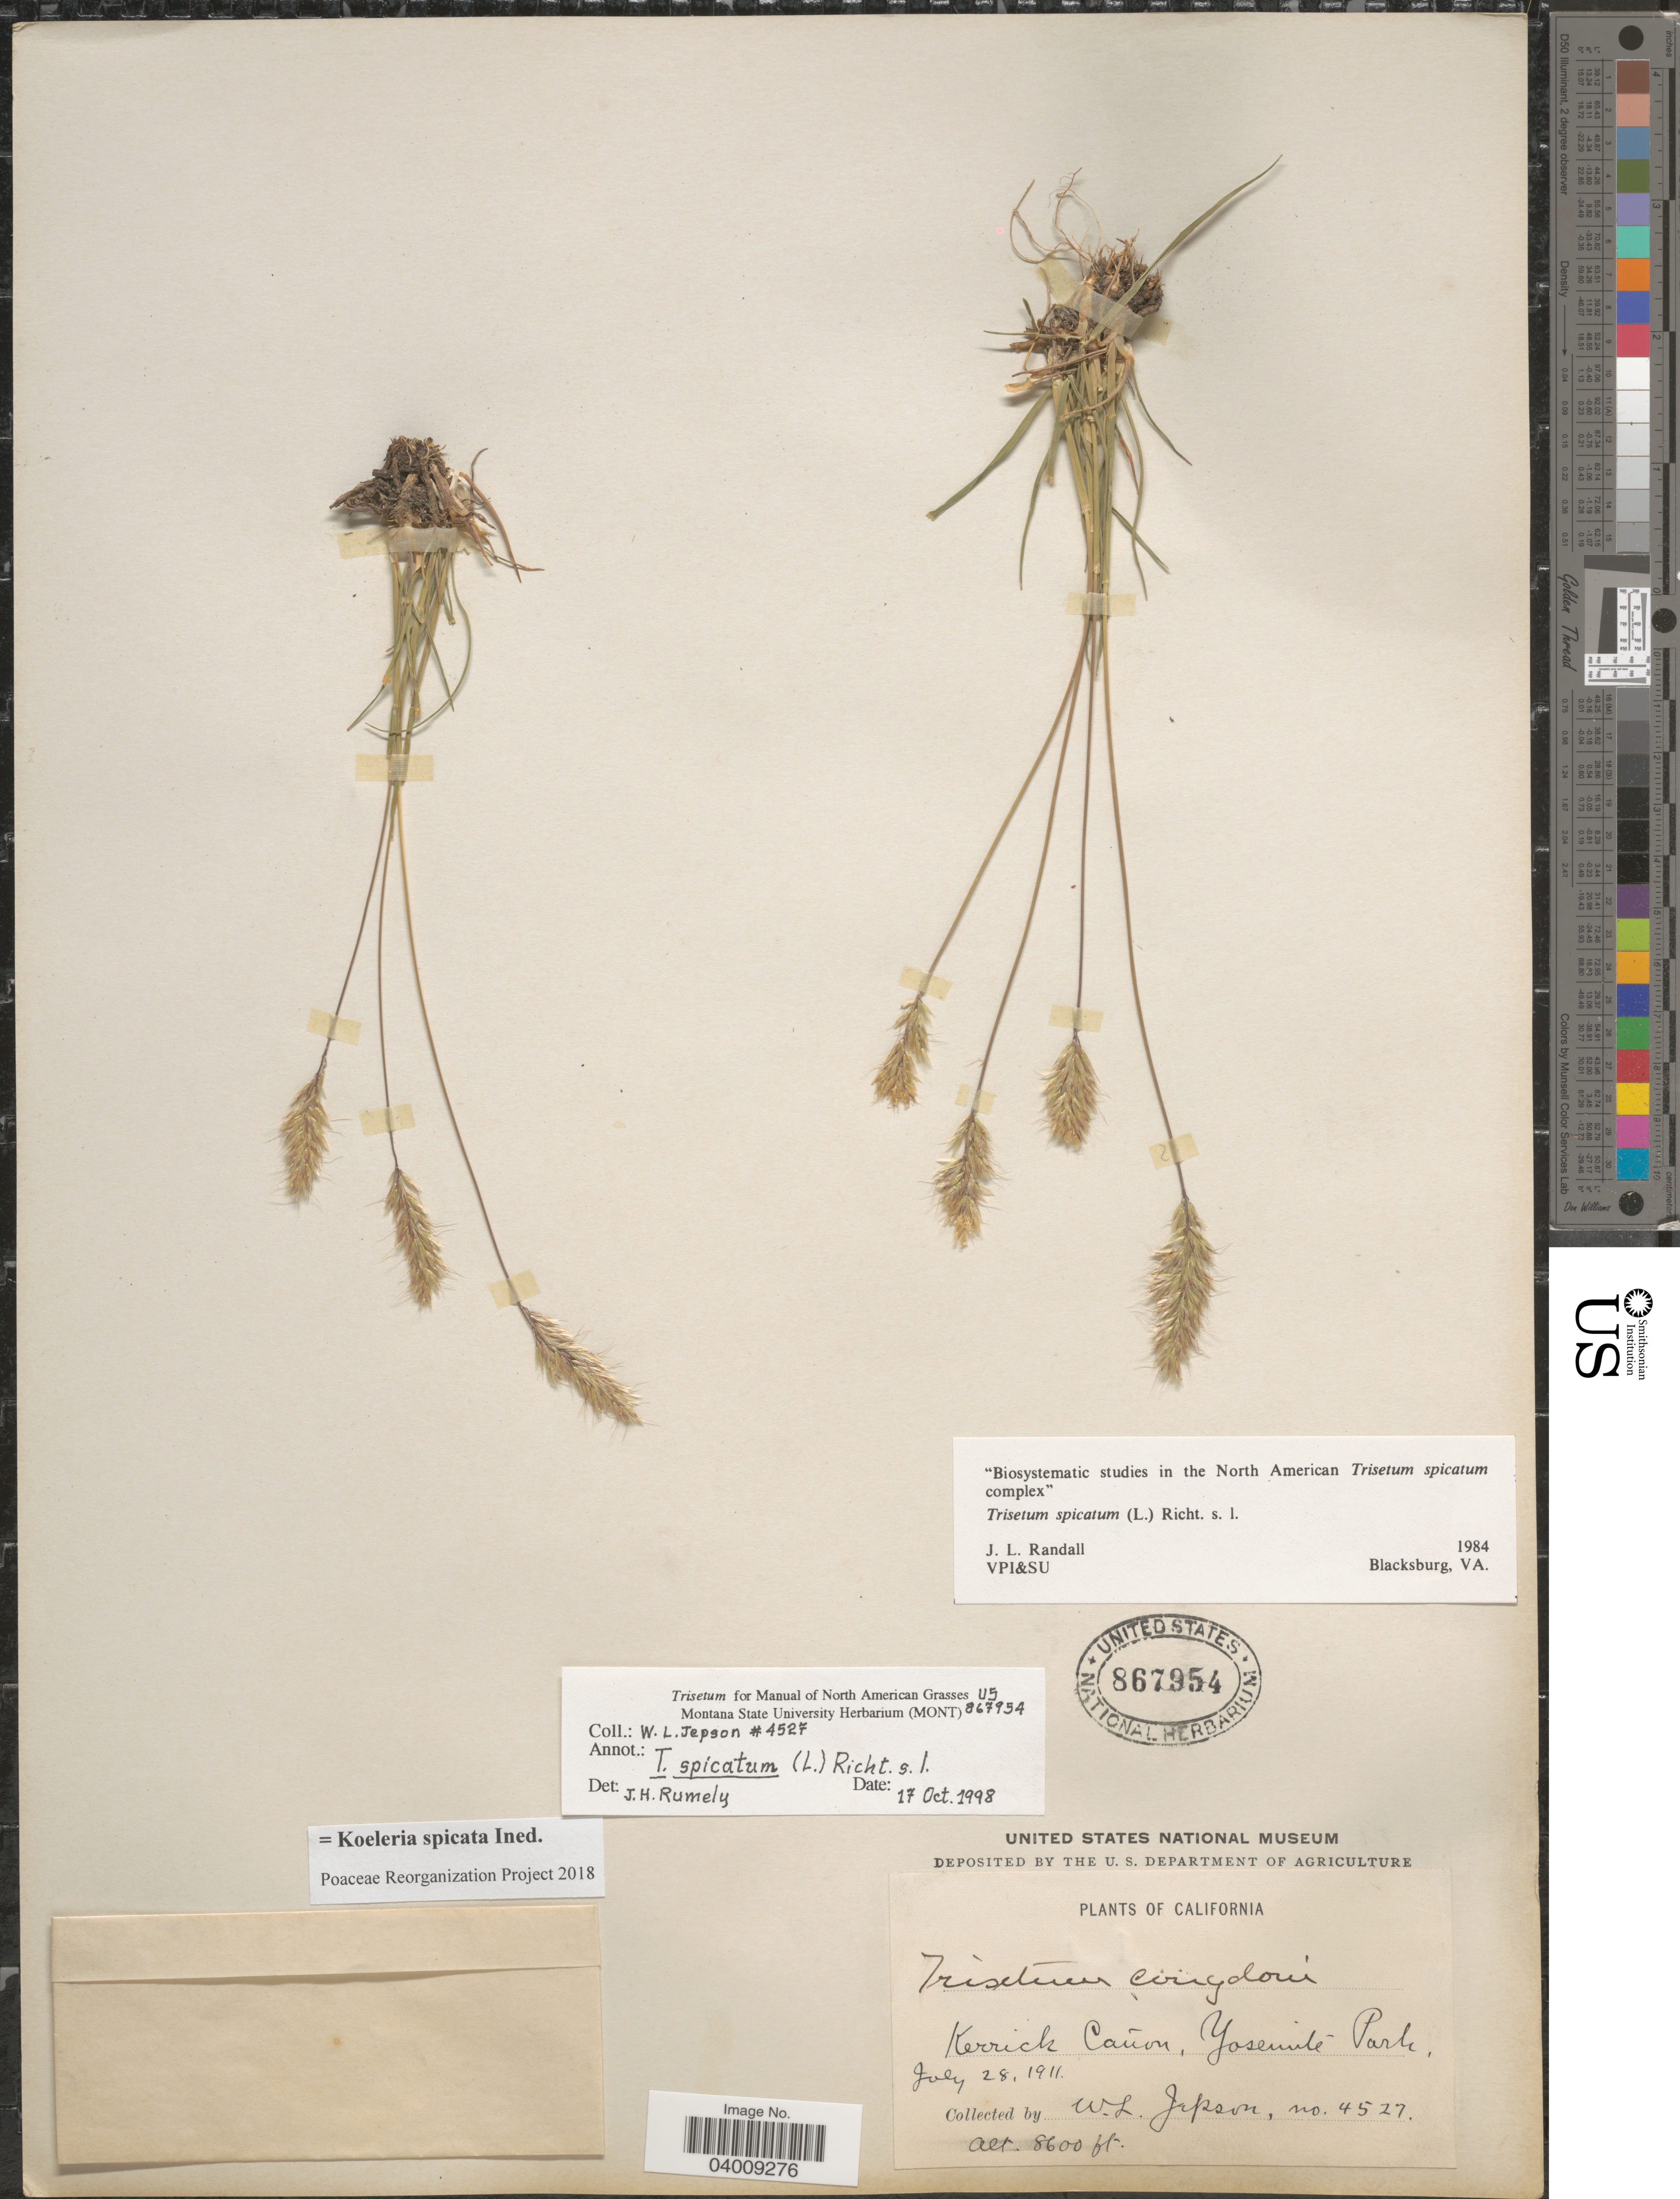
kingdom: Plantae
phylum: Tracheophyta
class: Liliopsida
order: Poales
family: Poaceae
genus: Koeleria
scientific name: Koeleria spicata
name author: (L.) Barberá et al.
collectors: W. L. Jepson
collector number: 4527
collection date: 1911-07-28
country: United States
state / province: California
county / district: Mariposa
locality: Kerrick Cañon, Yosemite Park.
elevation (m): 2621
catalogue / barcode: US 867954